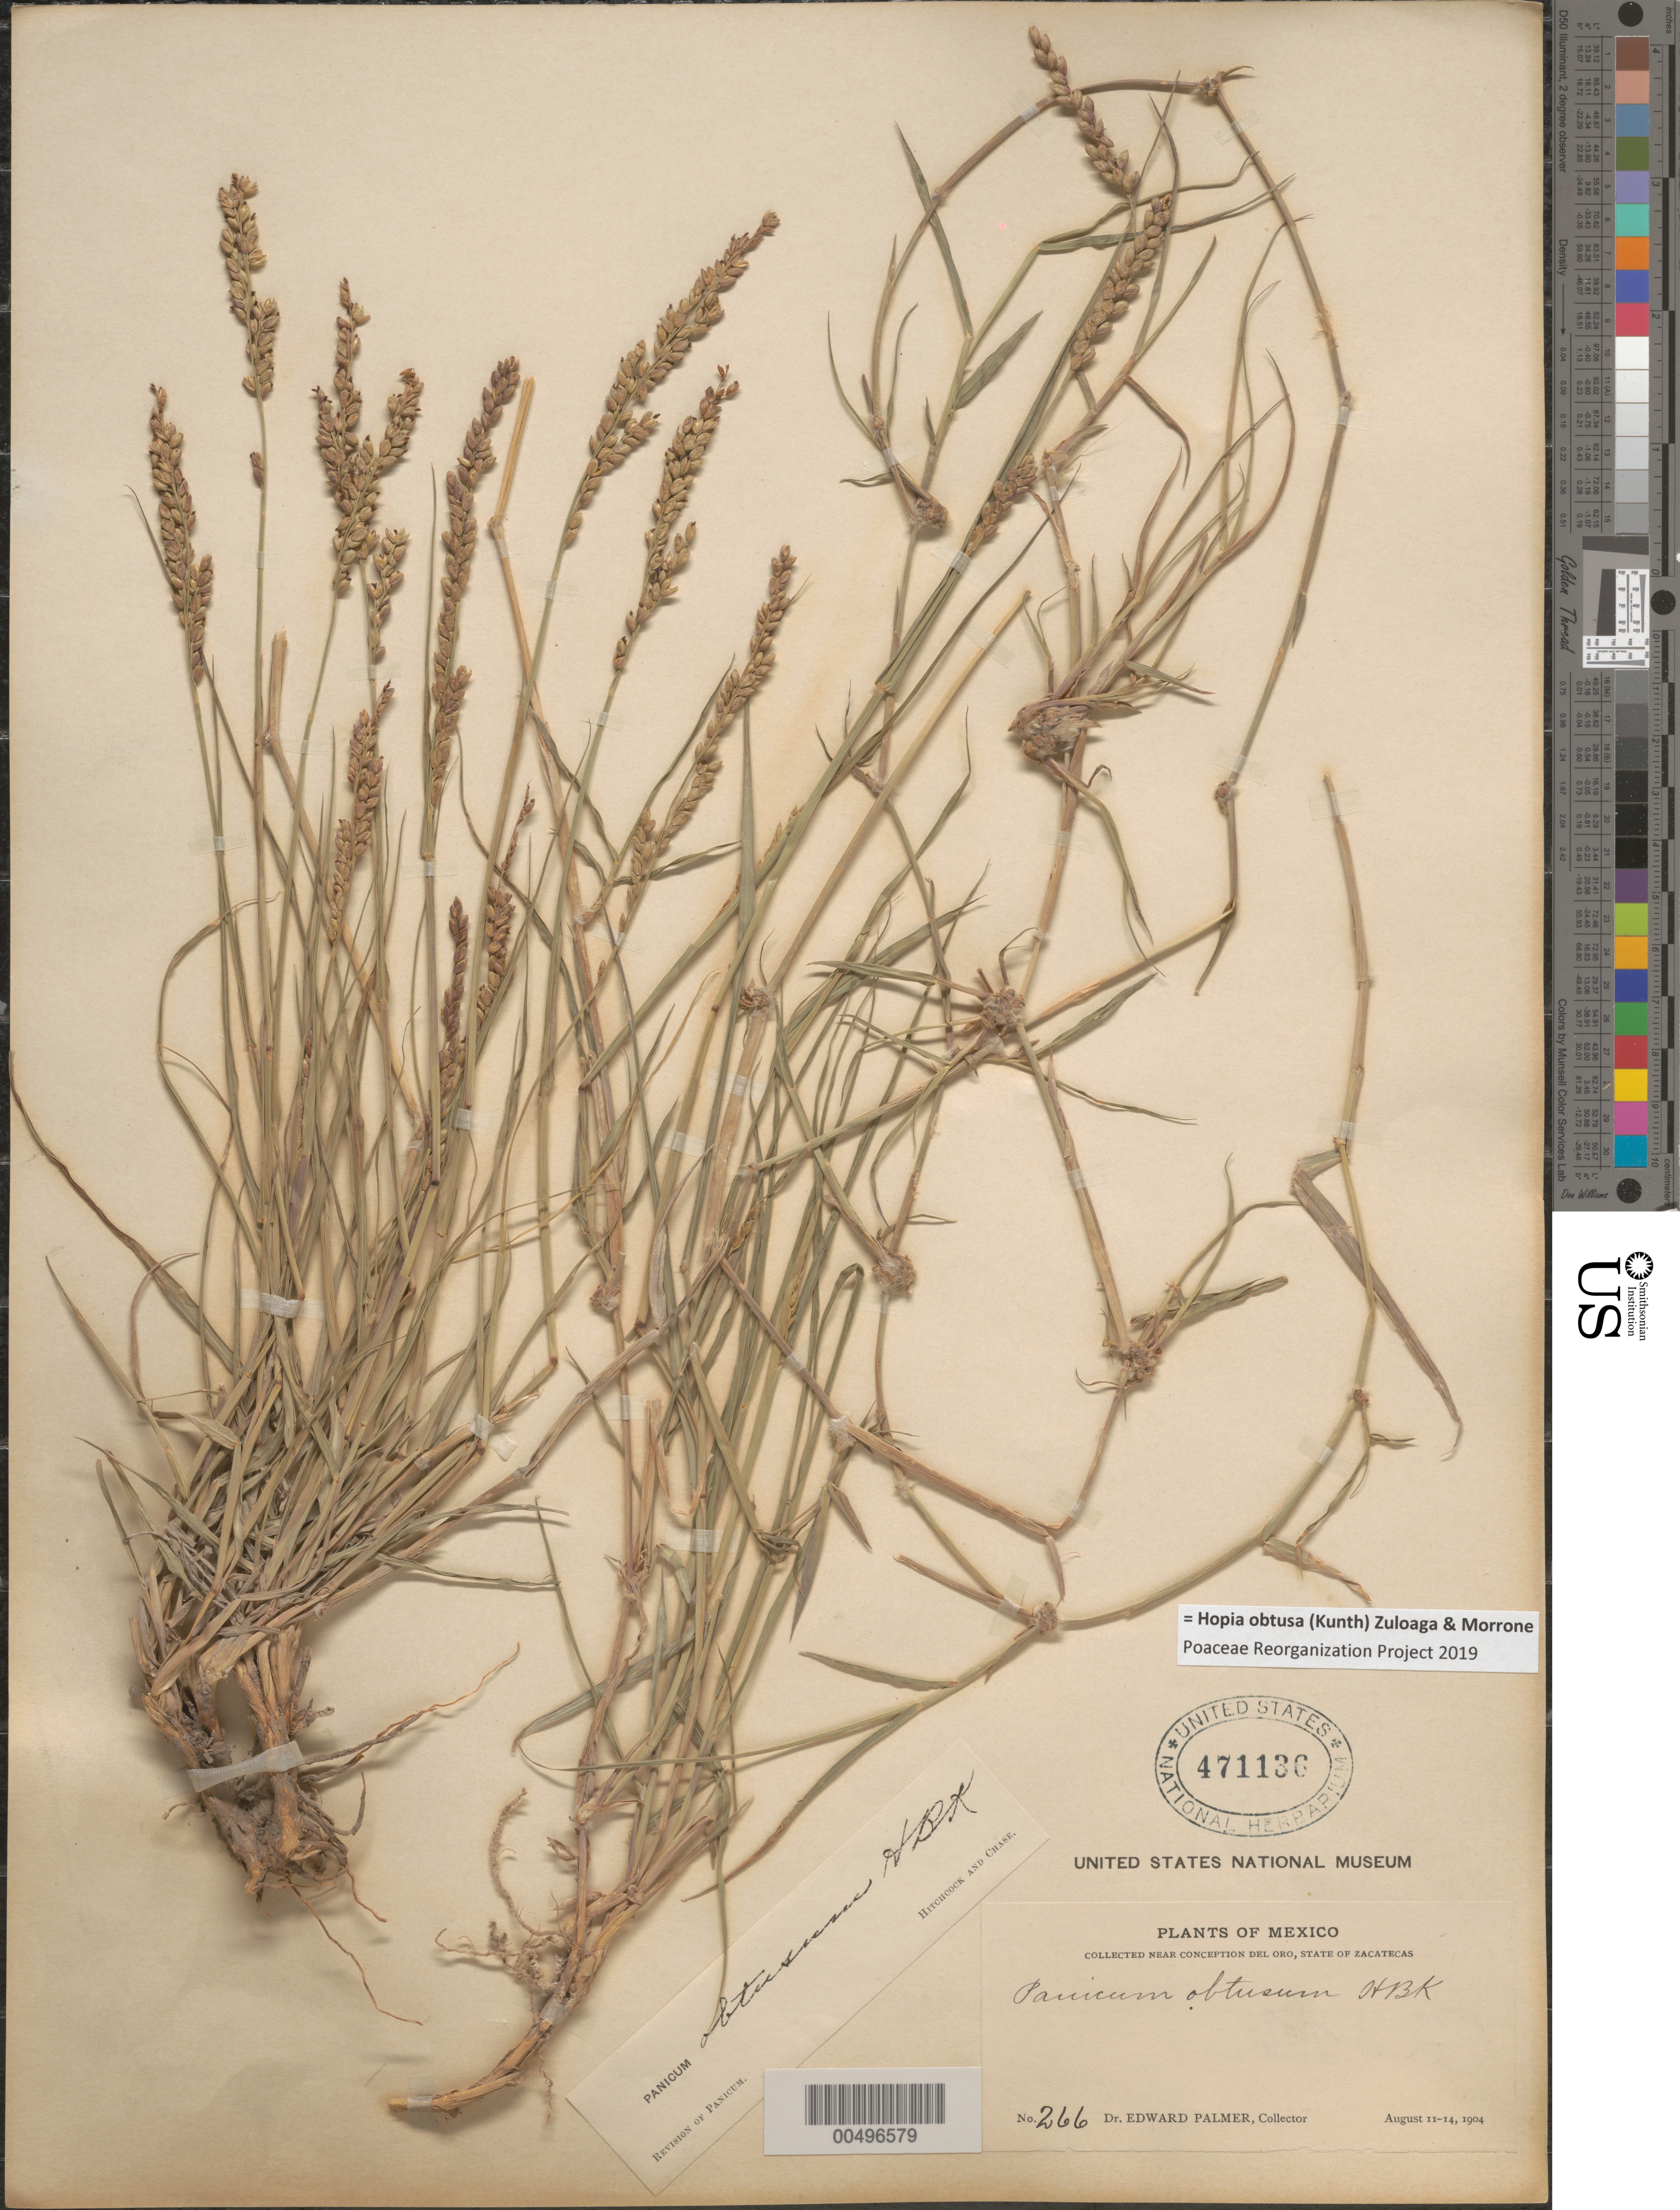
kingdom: Plantae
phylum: Tracheophyta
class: Liliopsida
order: Poales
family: Poaceae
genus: Panicum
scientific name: Panicum obtusum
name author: Kunth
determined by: Hitchcock, A. S.; Chase, [M.] A.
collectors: E. Palmer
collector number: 266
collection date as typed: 11 Aug 1904 to 14 Aug 1904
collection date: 1904-08-11/1904-08-14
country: Mexico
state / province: Zacatecas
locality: Near Concepcion del Oro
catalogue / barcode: US 471136